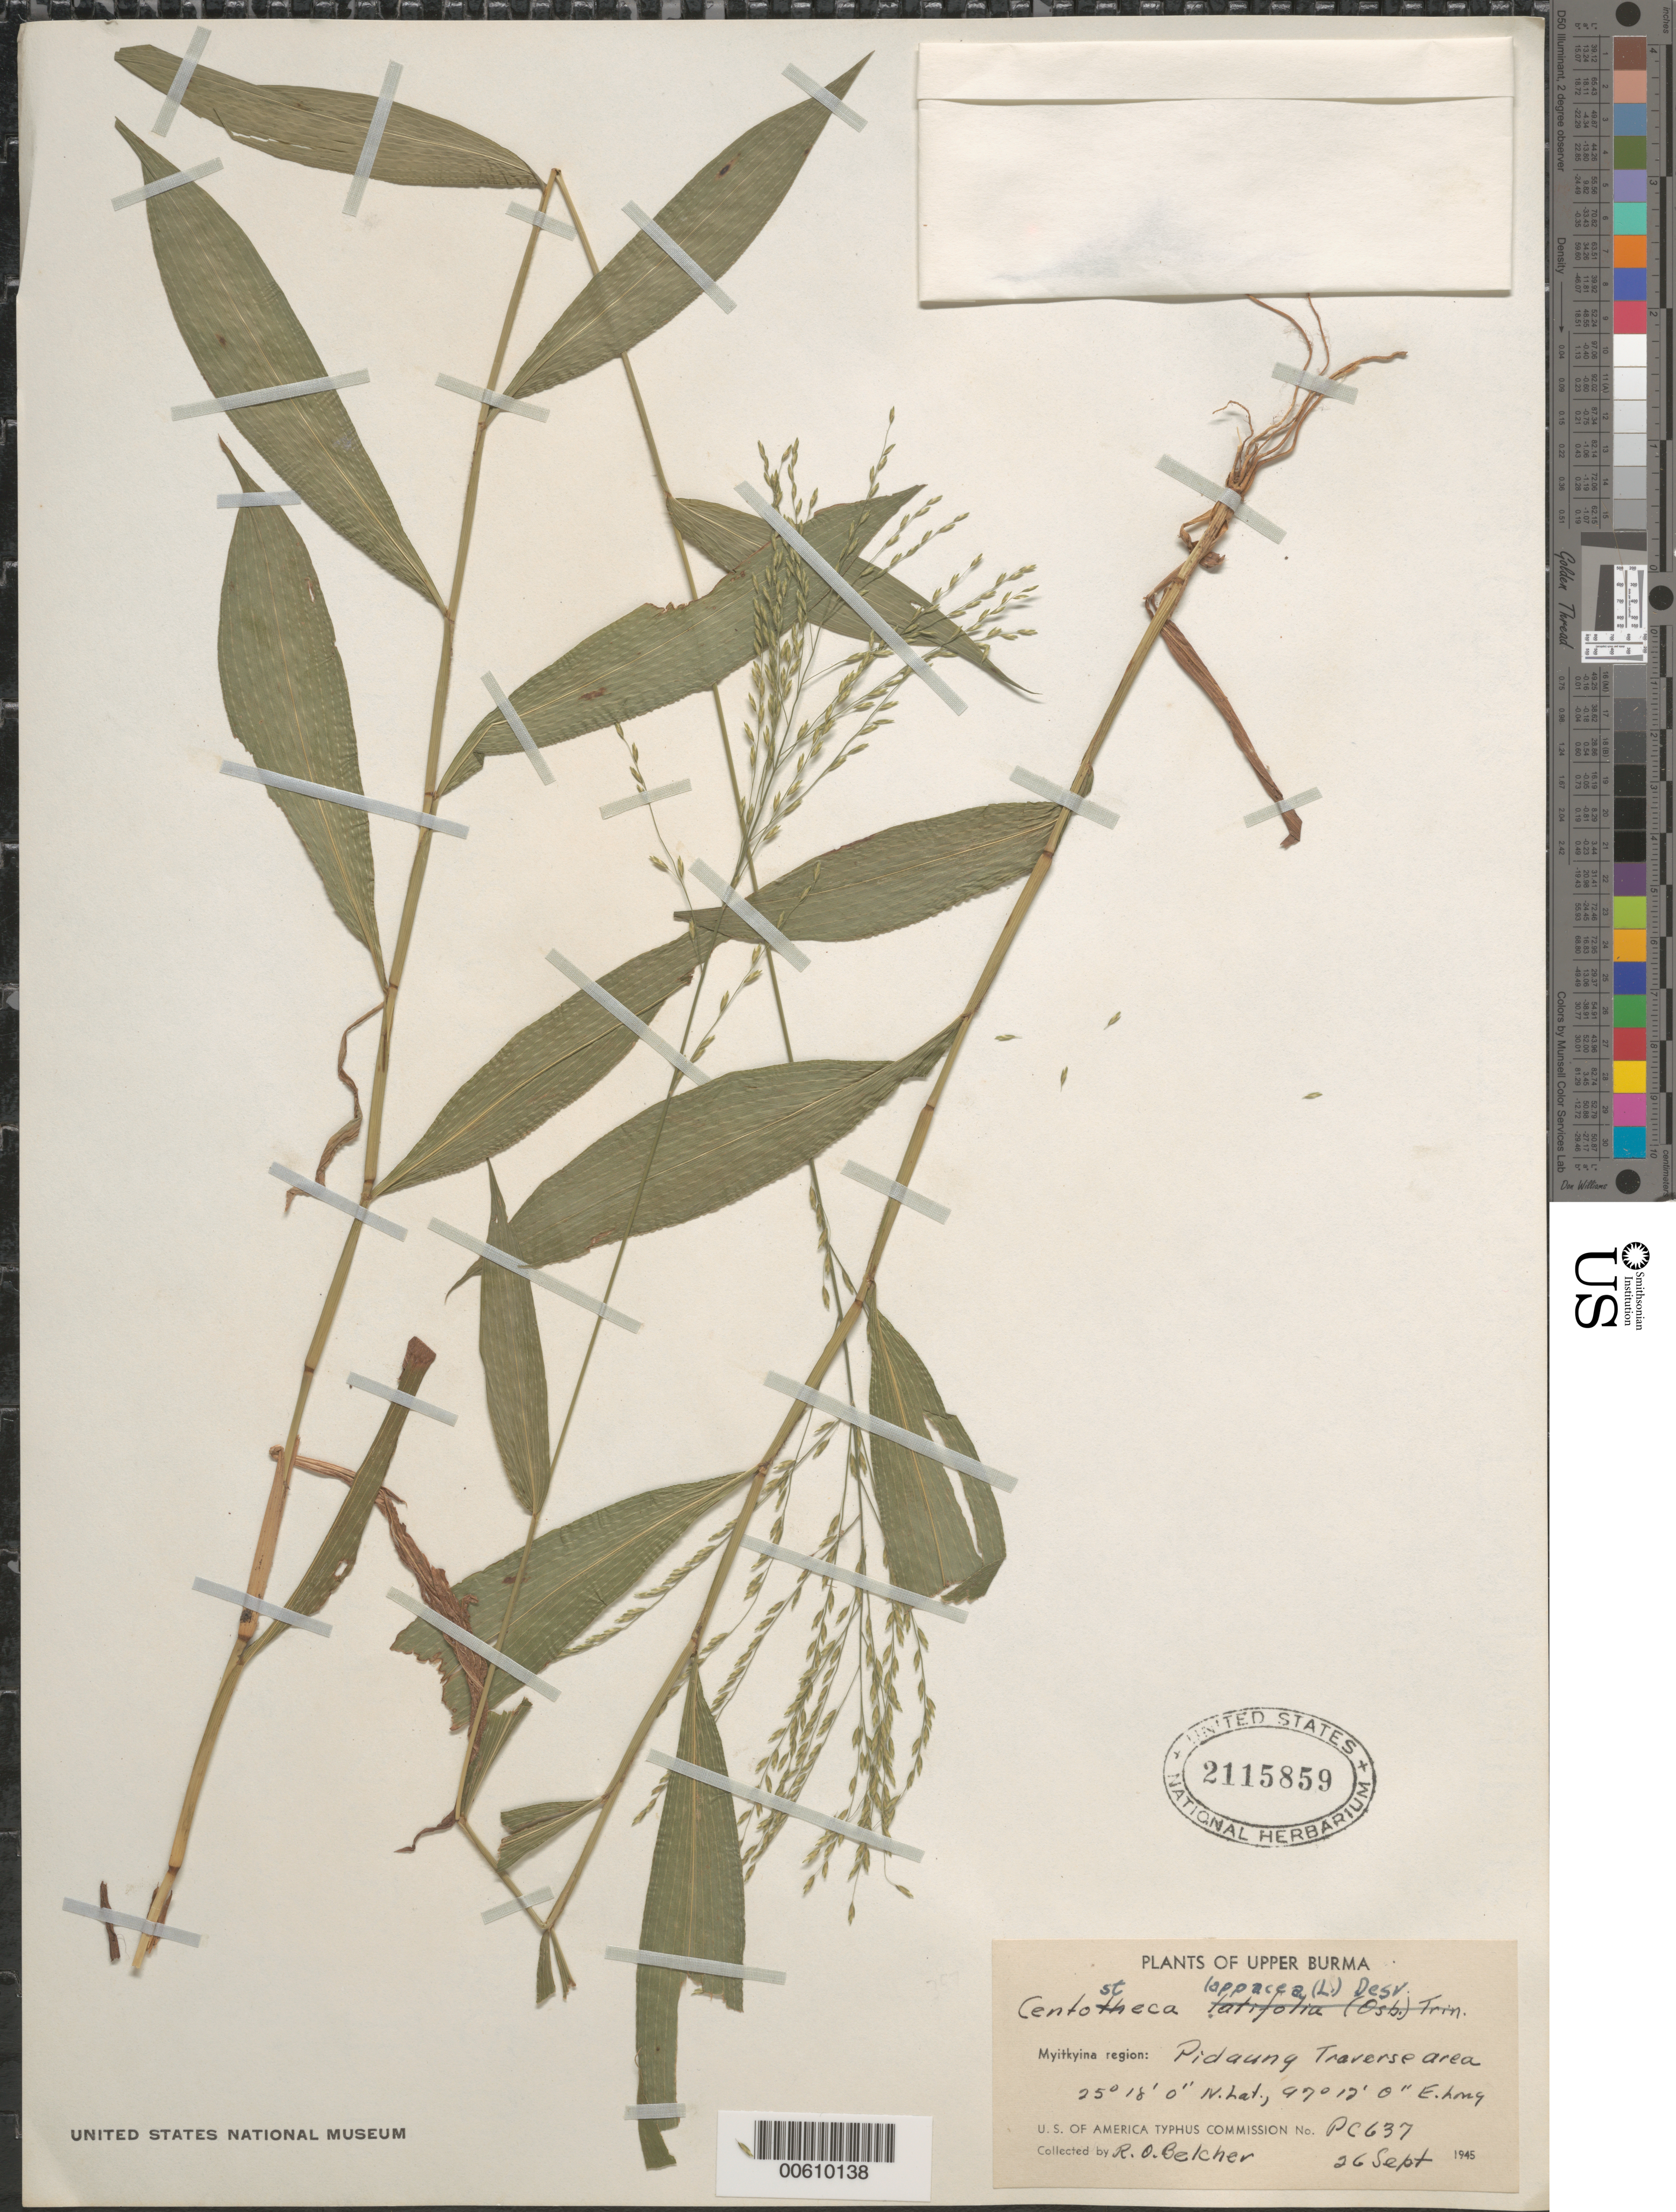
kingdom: Plantae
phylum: Tracheophyta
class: Liliopsida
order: Poales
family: Poaceae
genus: Centotheca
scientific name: Centotheca lappacea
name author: (L.) Desv.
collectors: R. Belcher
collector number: PC637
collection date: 1945-09-26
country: Myanmar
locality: Upper Burma. Myitkyina region: Pidaung Traverse area.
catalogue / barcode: US 2115859